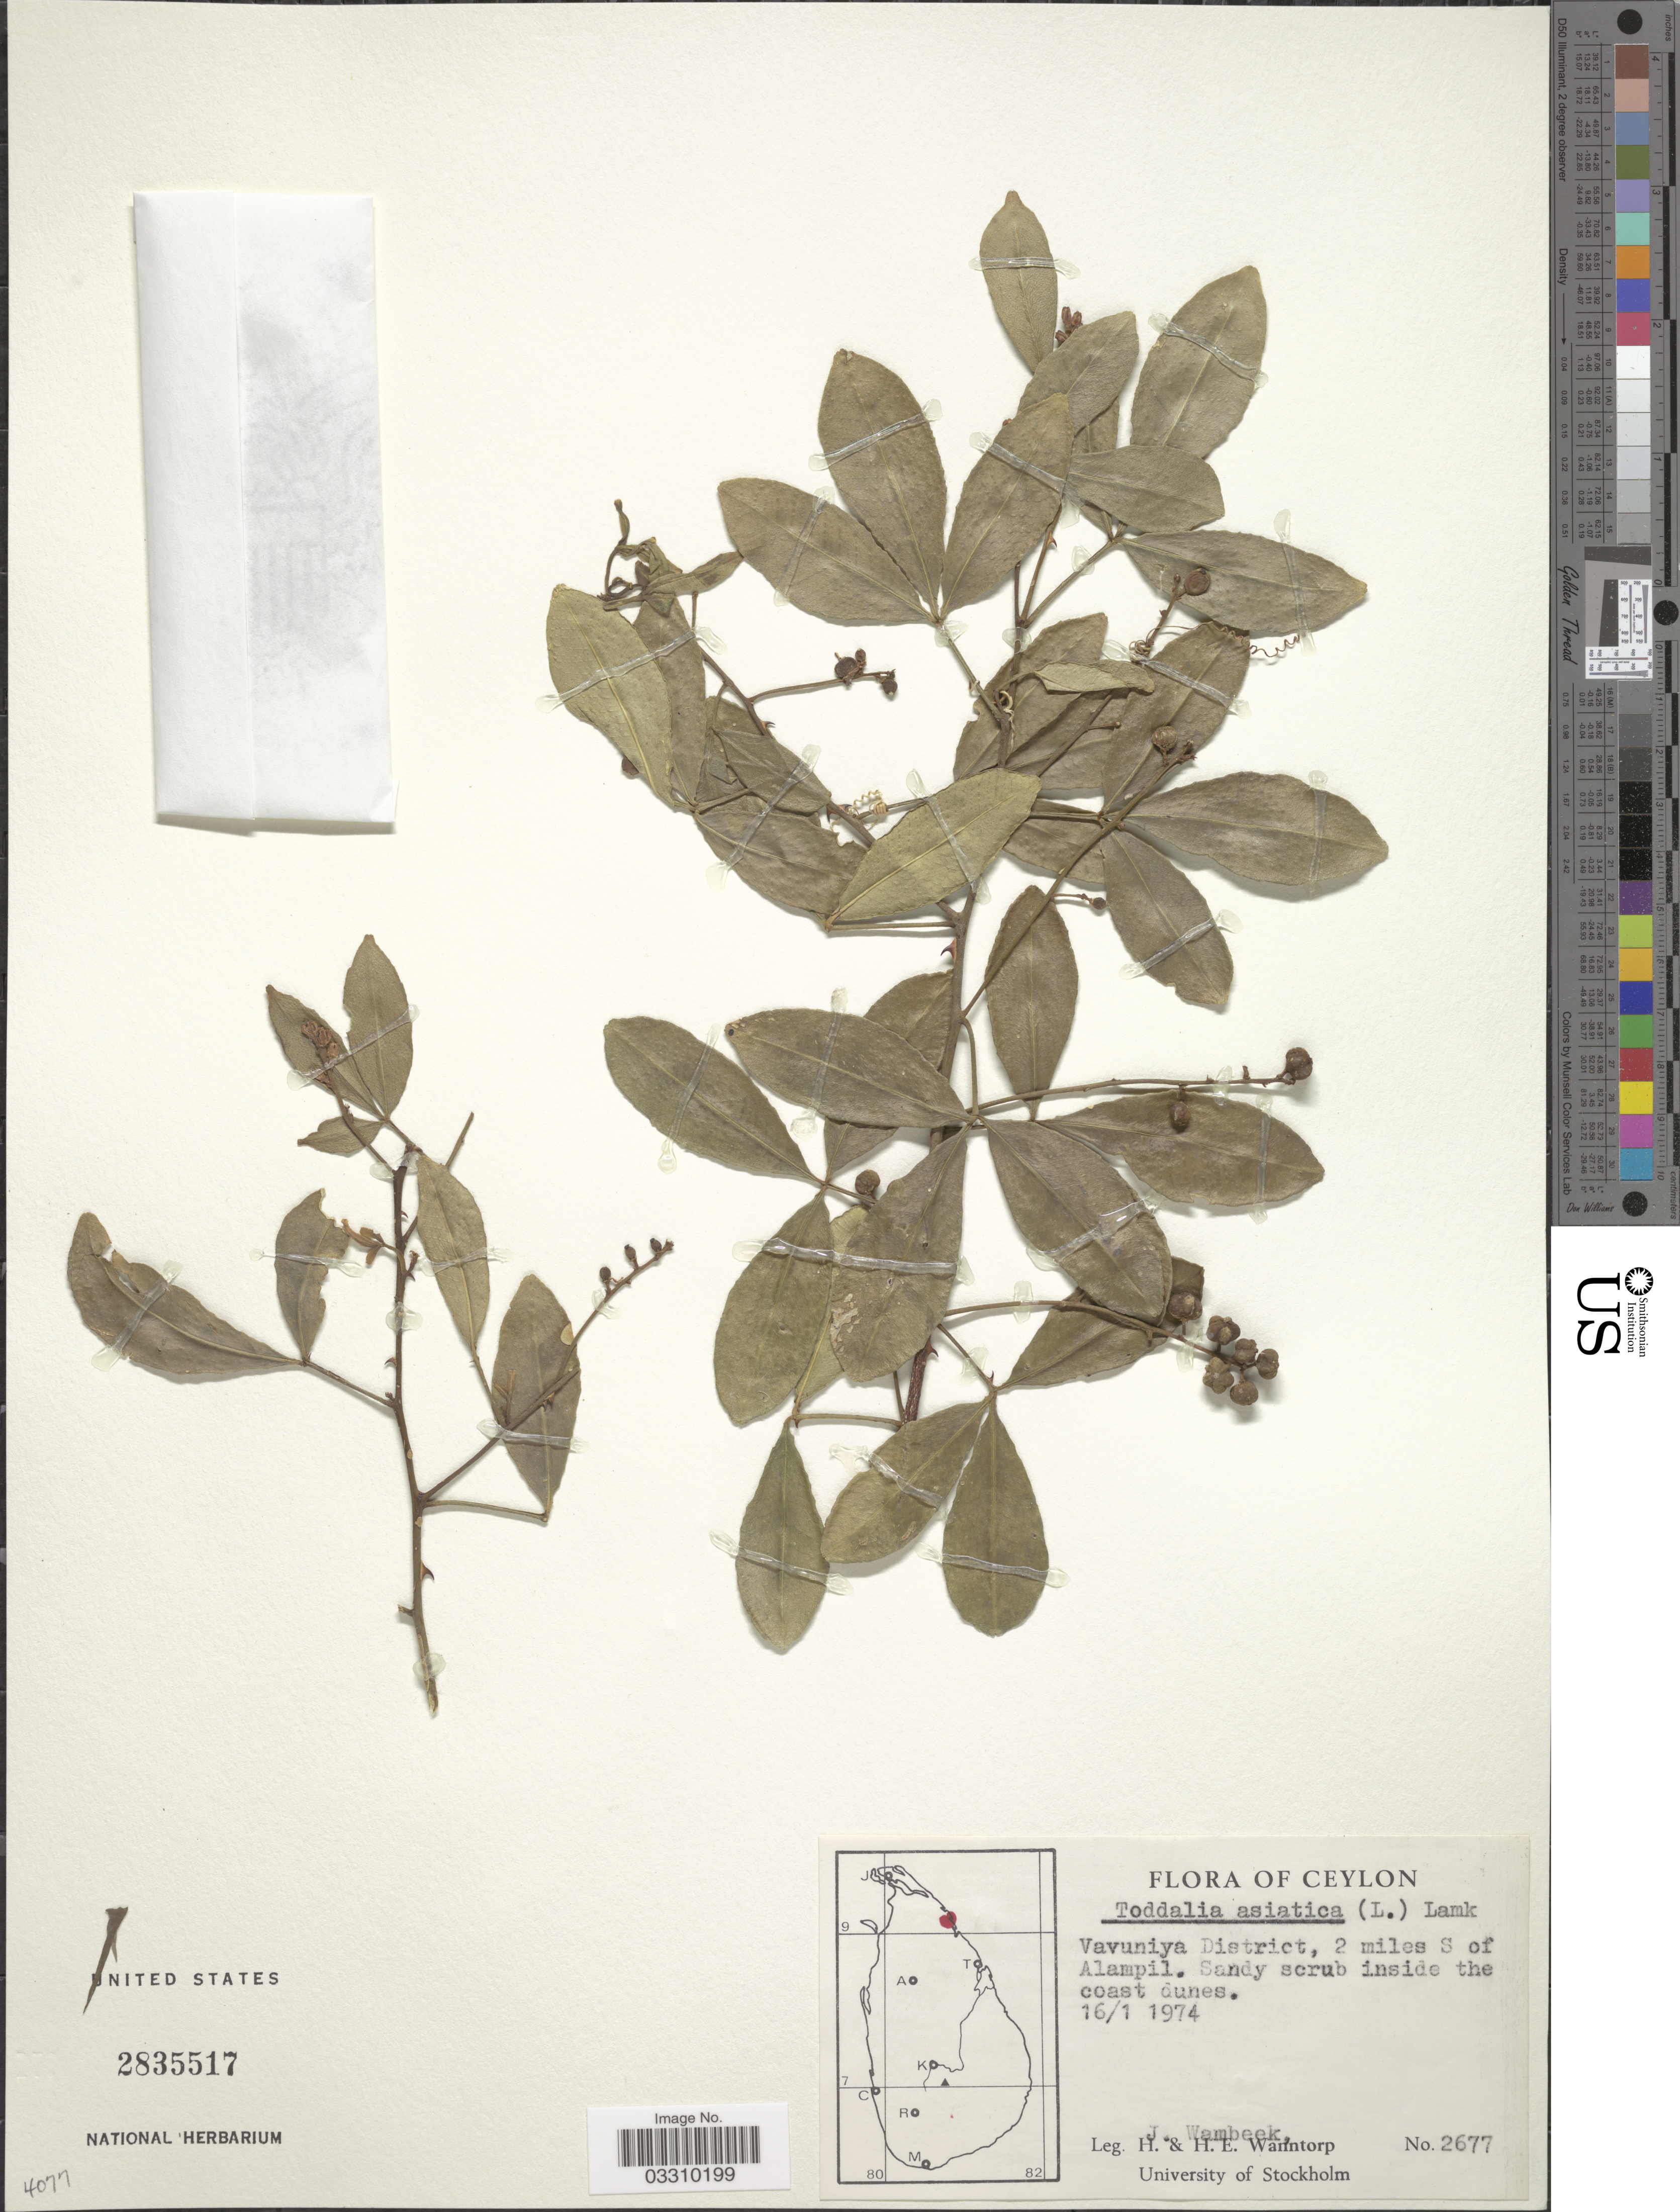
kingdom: Plantae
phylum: Tracheophyta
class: Magnoliopsida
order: Sapindales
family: Rutaceae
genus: Zanthoxylum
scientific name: Zanthoxylum asiaticum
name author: (L.) Appelhans et al.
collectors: J. Wambeek, H. Wanntorp & H. Wanntorp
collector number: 2677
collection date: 1974-01-16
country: Sri Lanka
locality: Ceylon. Vavuniya District, 2 miles S of Alampil.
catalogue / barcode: US 2835517